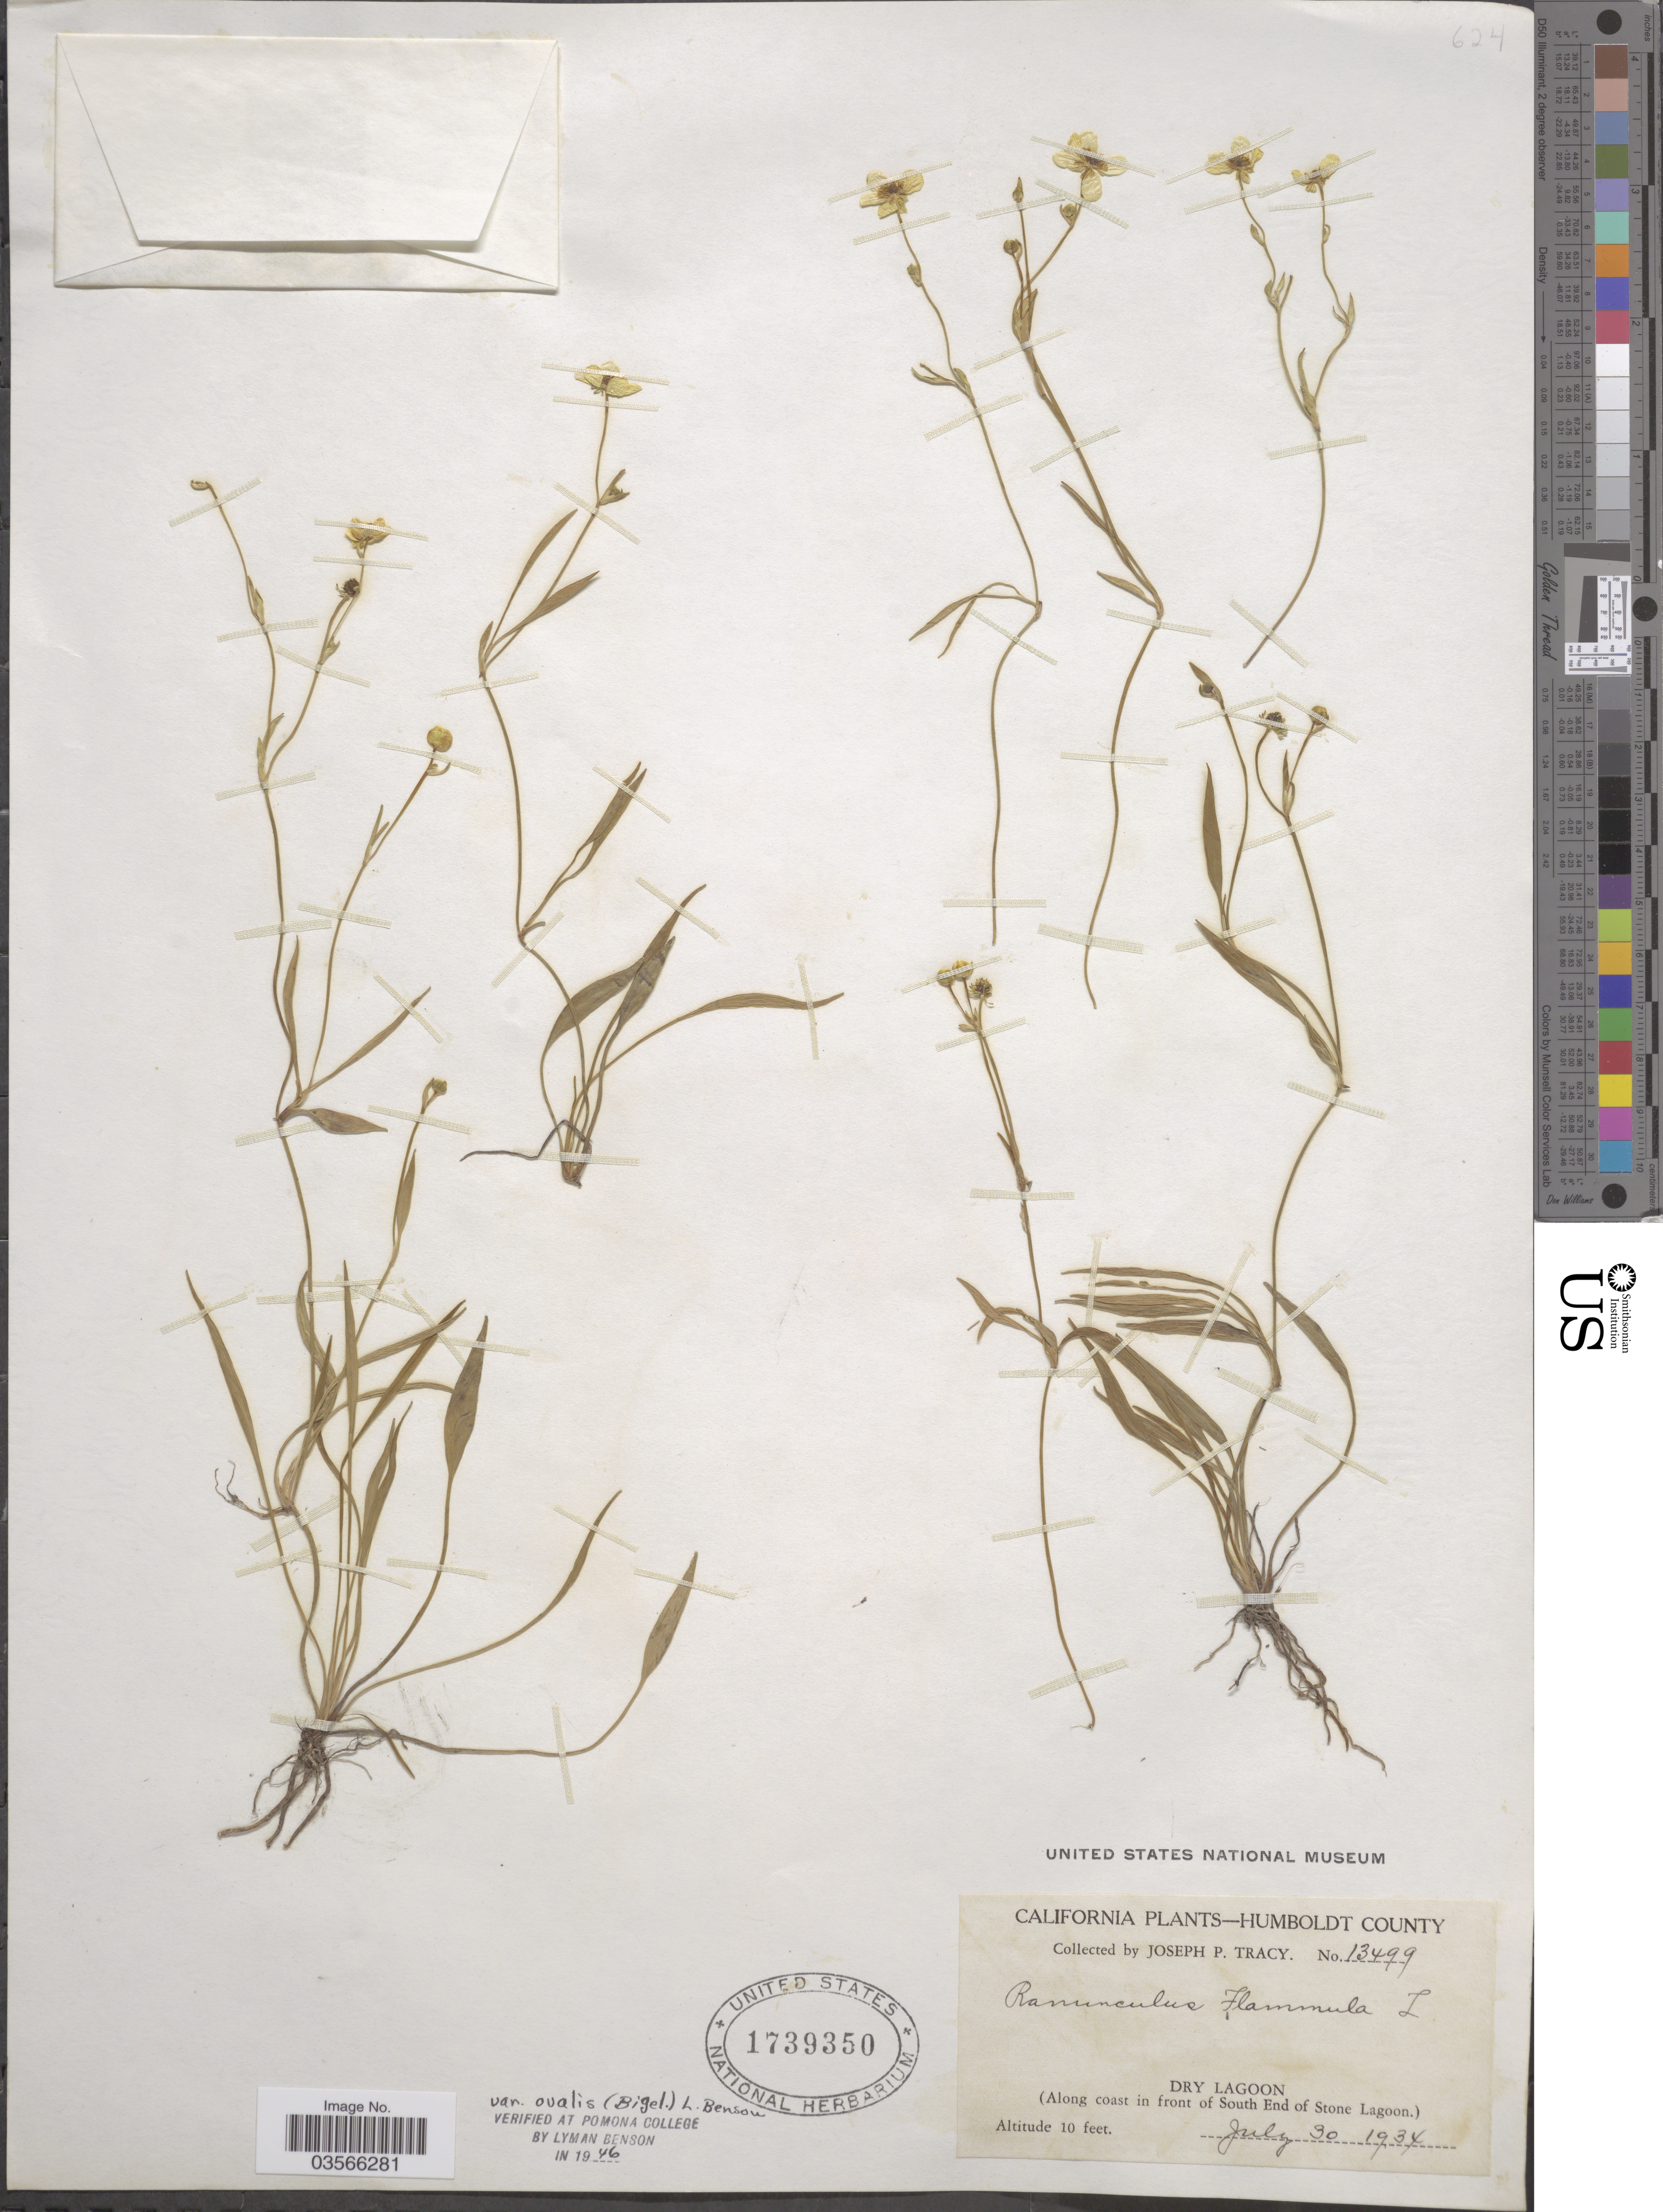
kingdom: Plantae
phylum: Tracheophyta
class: Magnoliopsida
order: Ranunculales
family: Ranunculaceae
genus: Ranunculus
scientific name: Ranunculus flammula var. ovalis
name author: (J.M. Bigelow) L.D. Benson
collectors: J. Tracy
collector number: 13499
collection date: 1934-07-30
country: United States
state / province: California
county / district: Humboldt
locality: Humboldt County. Dry Lagoon (Along coast in front of South End of Stone Lagoon).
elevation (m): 3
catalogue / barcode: US 1739350